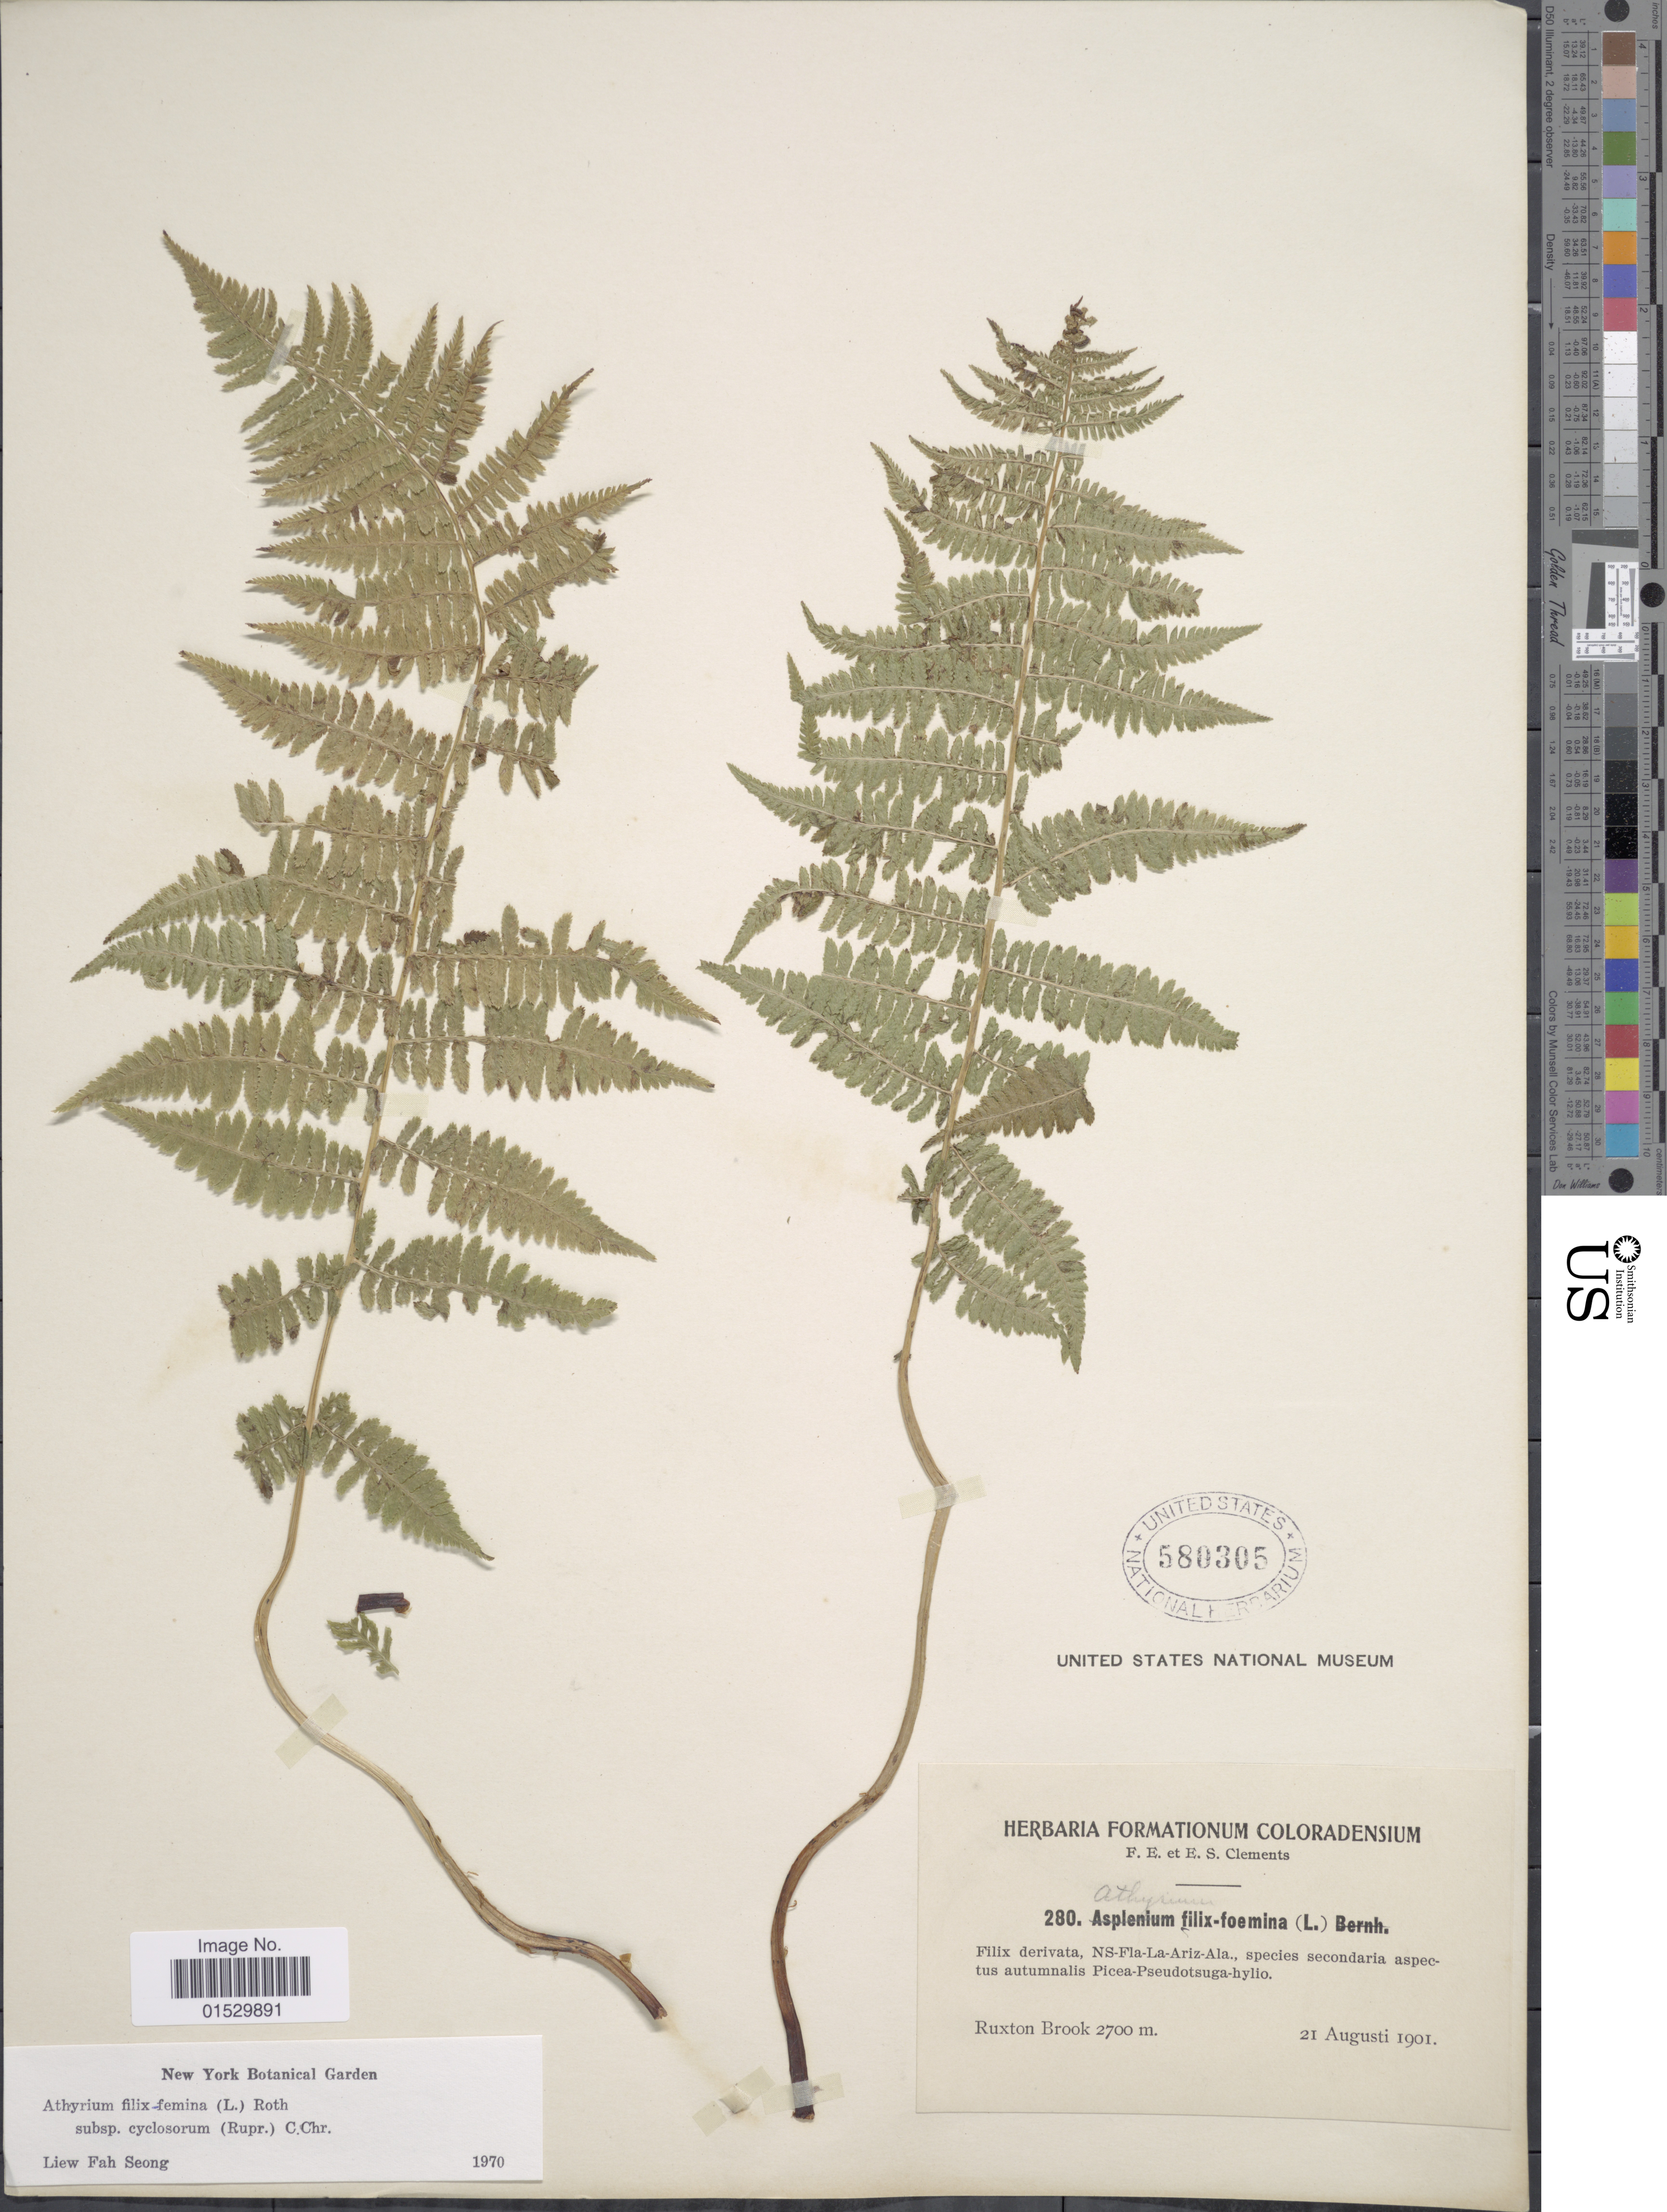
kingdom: Plantae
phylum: Tracheophyta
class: Polypodiopsida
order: Polypodiales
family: Athyriaceae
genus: Athyrium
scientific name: Athyrium filix-femina subsp. cyclosorum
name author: (Rupr.) C. Chr.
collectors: F. E. Clements & E. S. Clements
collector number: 280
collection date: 1901-08-21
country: United States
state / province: Colorado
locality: Ruxton Brook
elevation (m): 2700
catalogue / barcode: US 580305